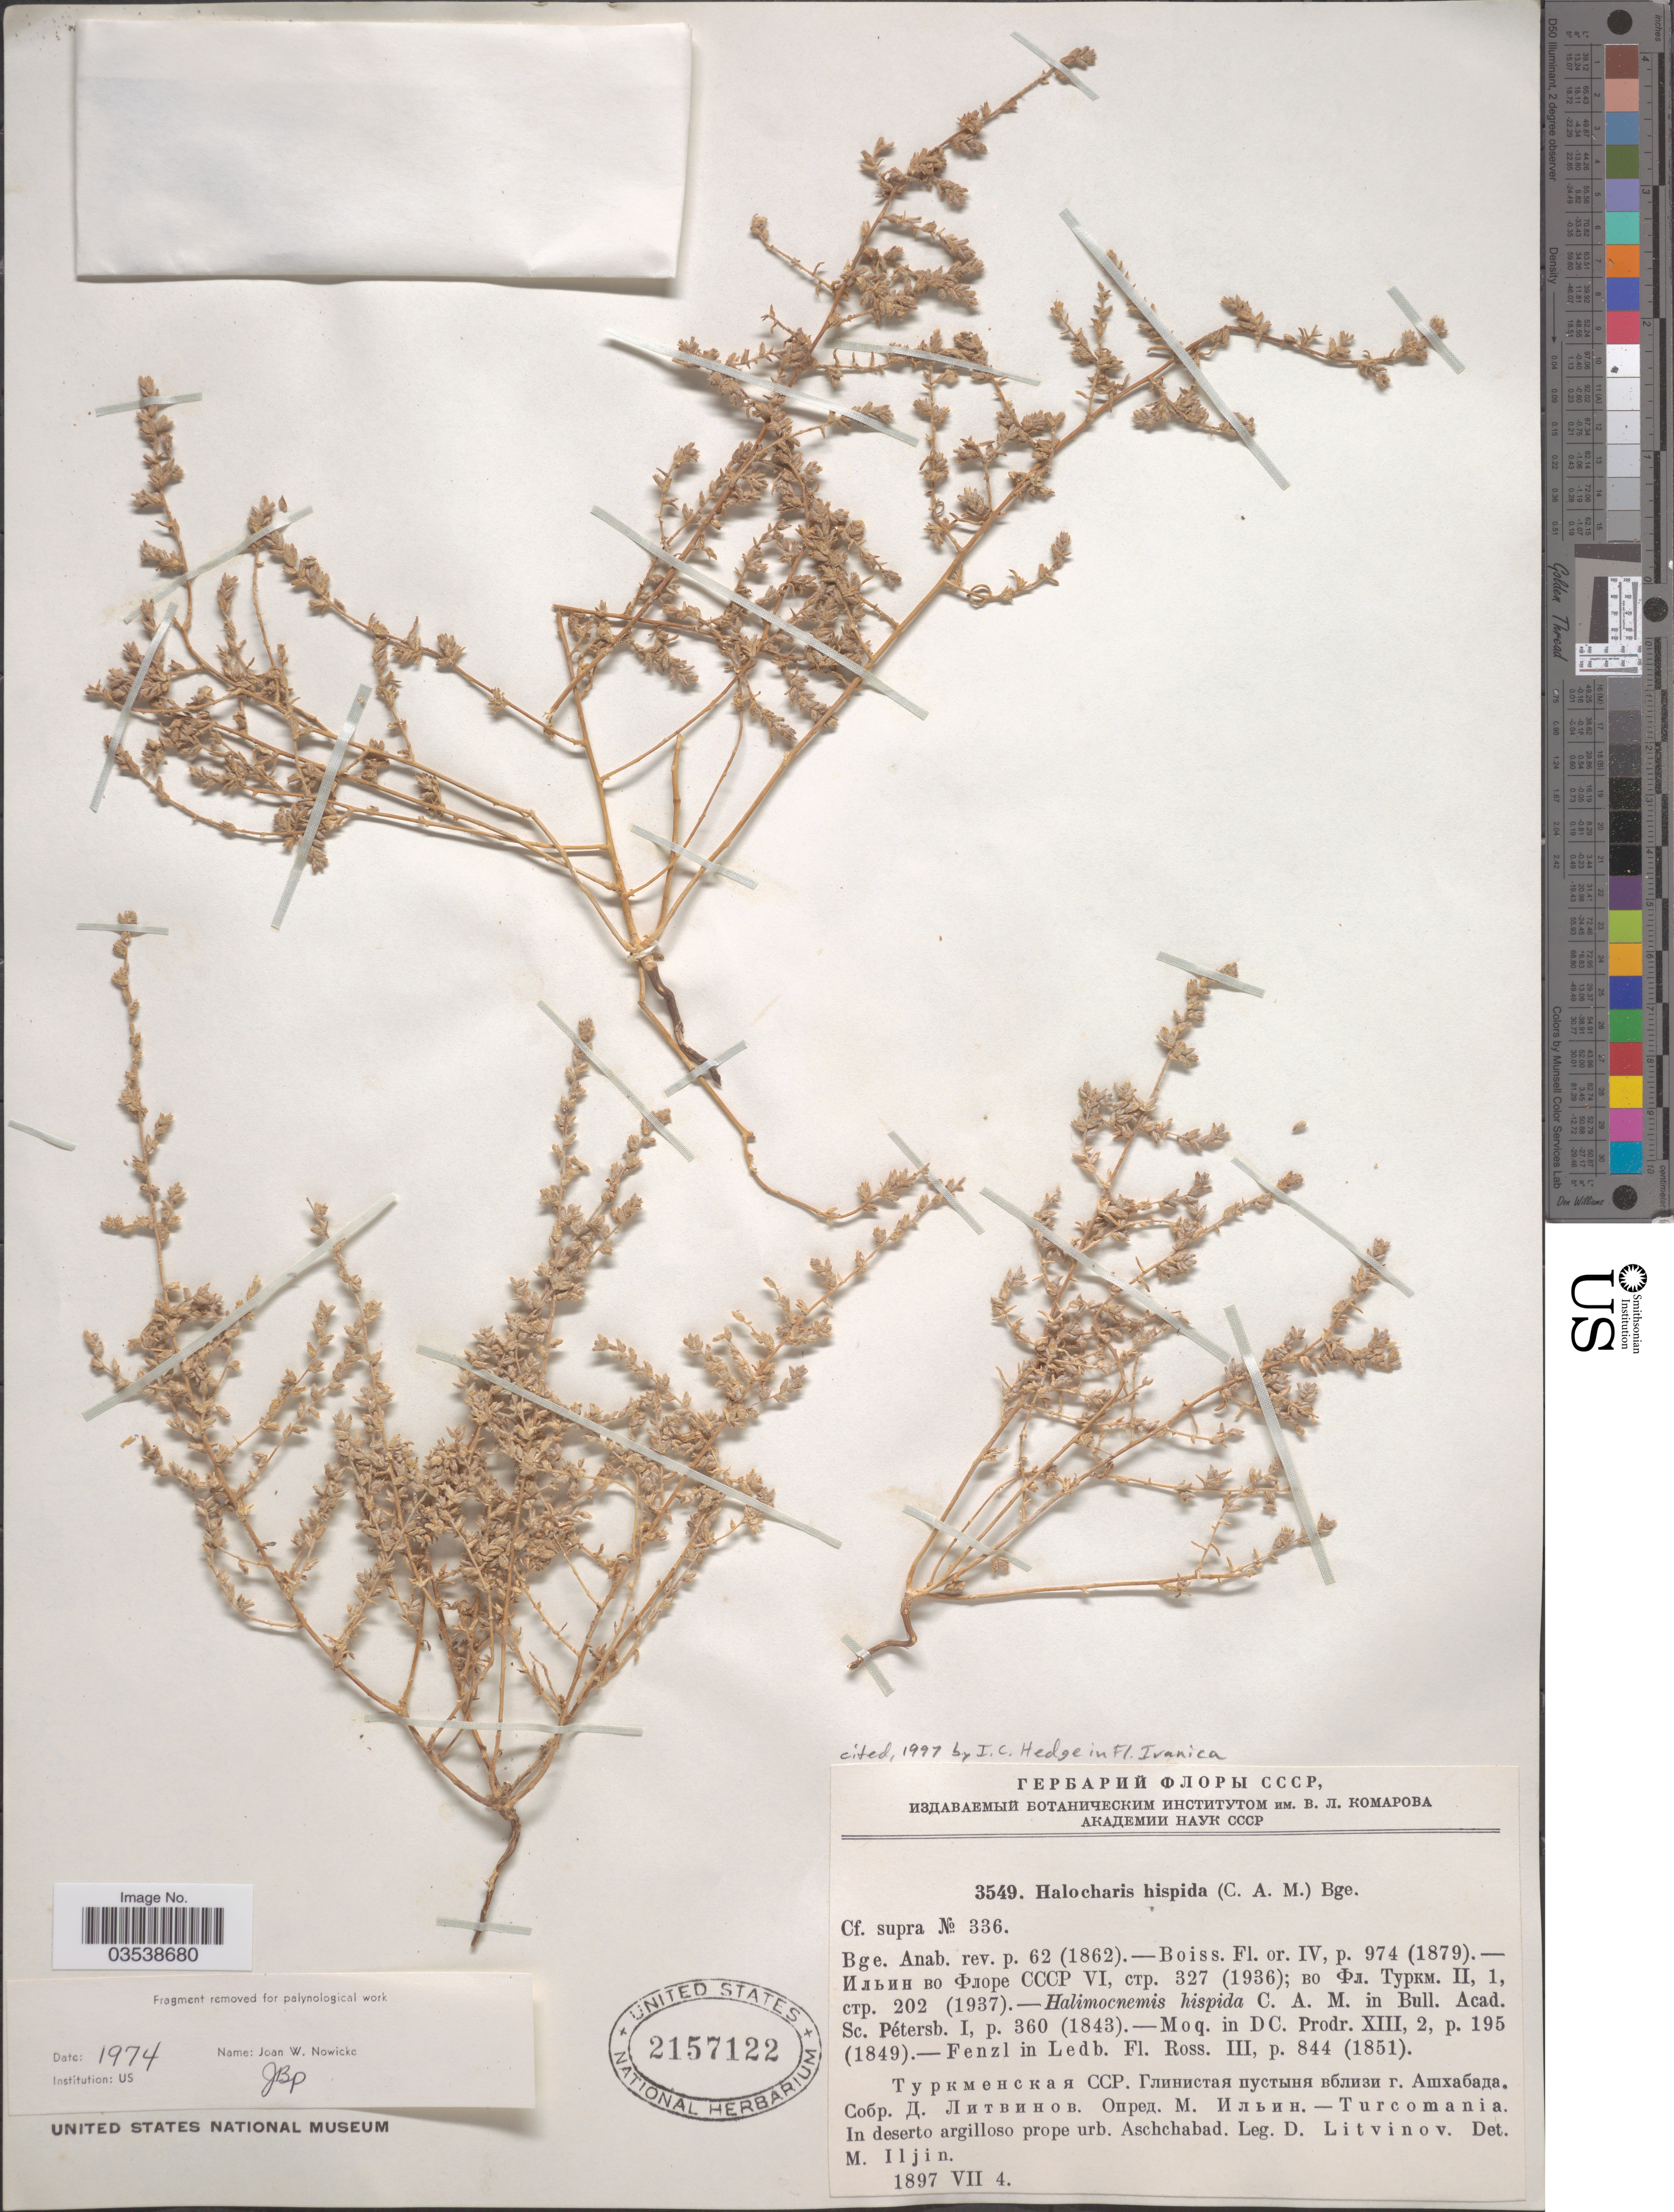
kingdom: Plantae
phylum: Tracheophyta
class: Magnoliopsida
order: Caryophyllales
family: Amaranthaceae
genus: Halocharis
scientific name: Halocharis hispida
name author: (Schrenk ex C.A. Mey.) Bunge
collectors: D. Litvinov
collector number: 3549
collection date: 1897-07-04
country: Turkmenistan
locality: Turcomania. In deserto argilloso prope urb. Aschchabad.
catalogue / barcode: US 2157122